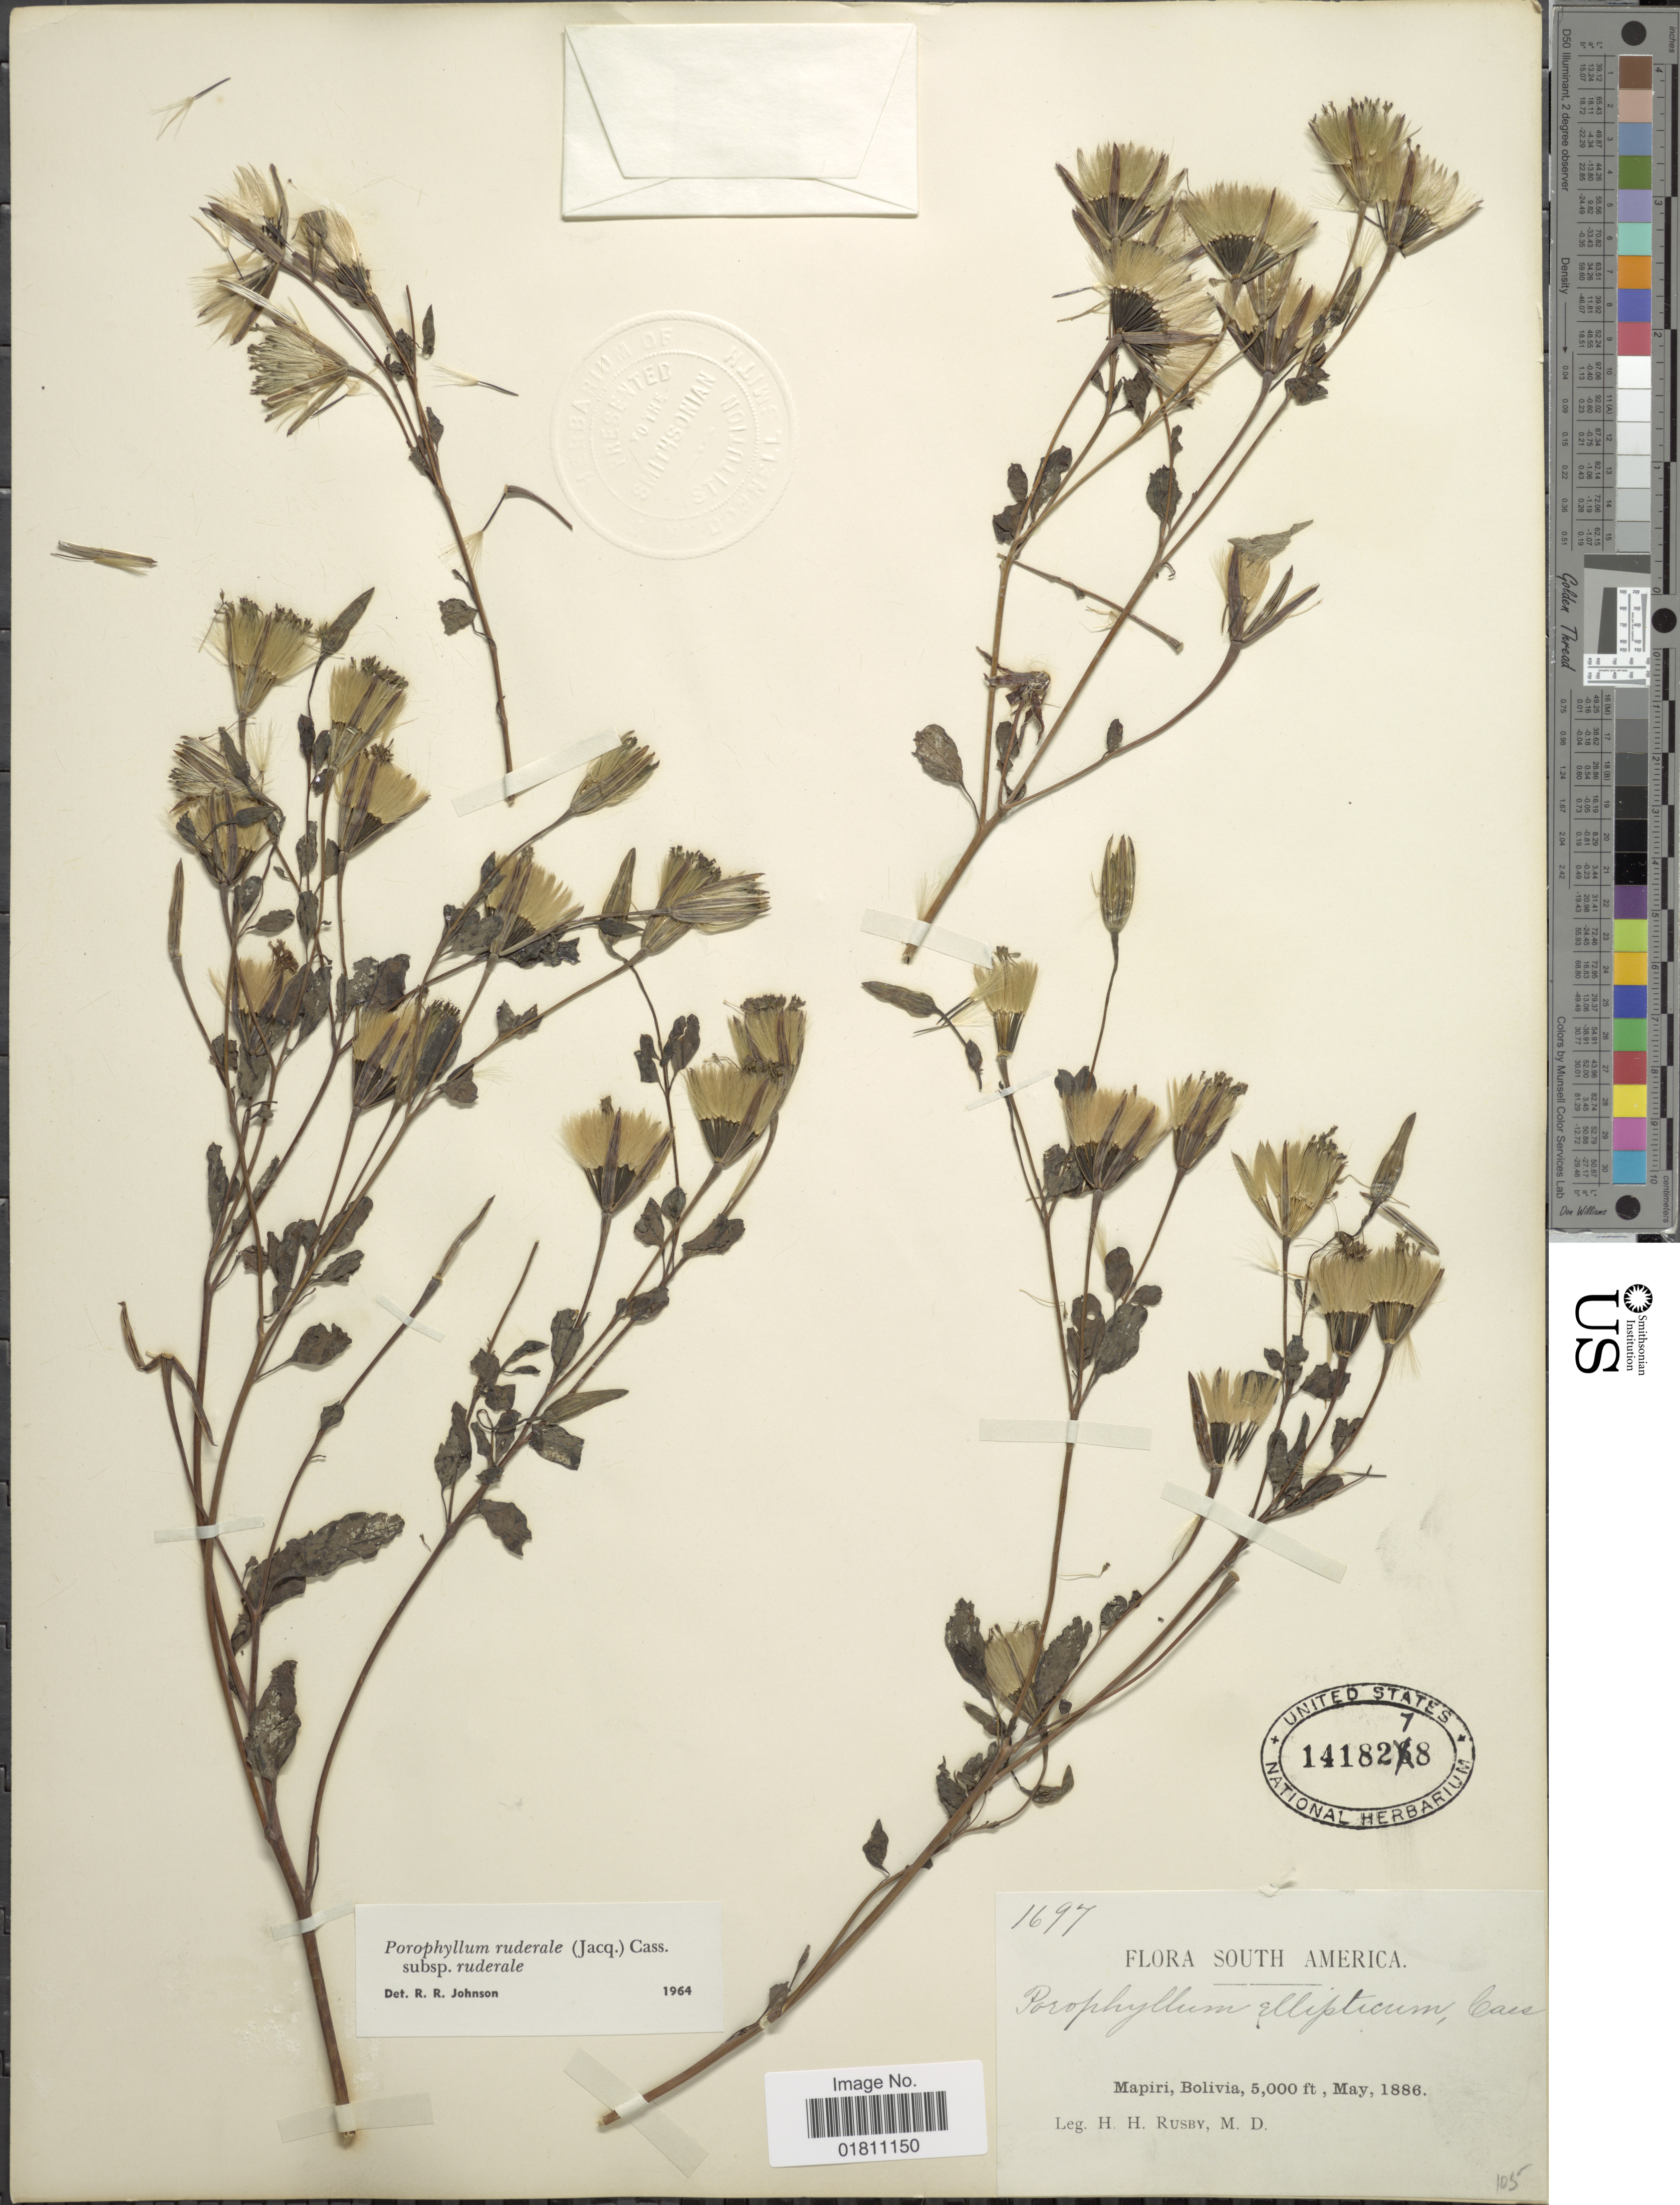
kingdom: Plantae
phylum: Tracheophyta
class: Magnoliopsida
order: Asterales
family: Asteraceae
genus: Porophyllum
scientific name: Porophyllum ruderale subsp. ruderale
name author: (Jacq.) Cass.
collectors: H. H. Rusby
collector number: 1697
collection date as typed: May, 1886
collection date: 1886-05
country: Bolivia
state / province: La Páz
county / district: Larecaja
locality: Mapiri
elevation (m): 1524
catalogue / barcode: US 1418278